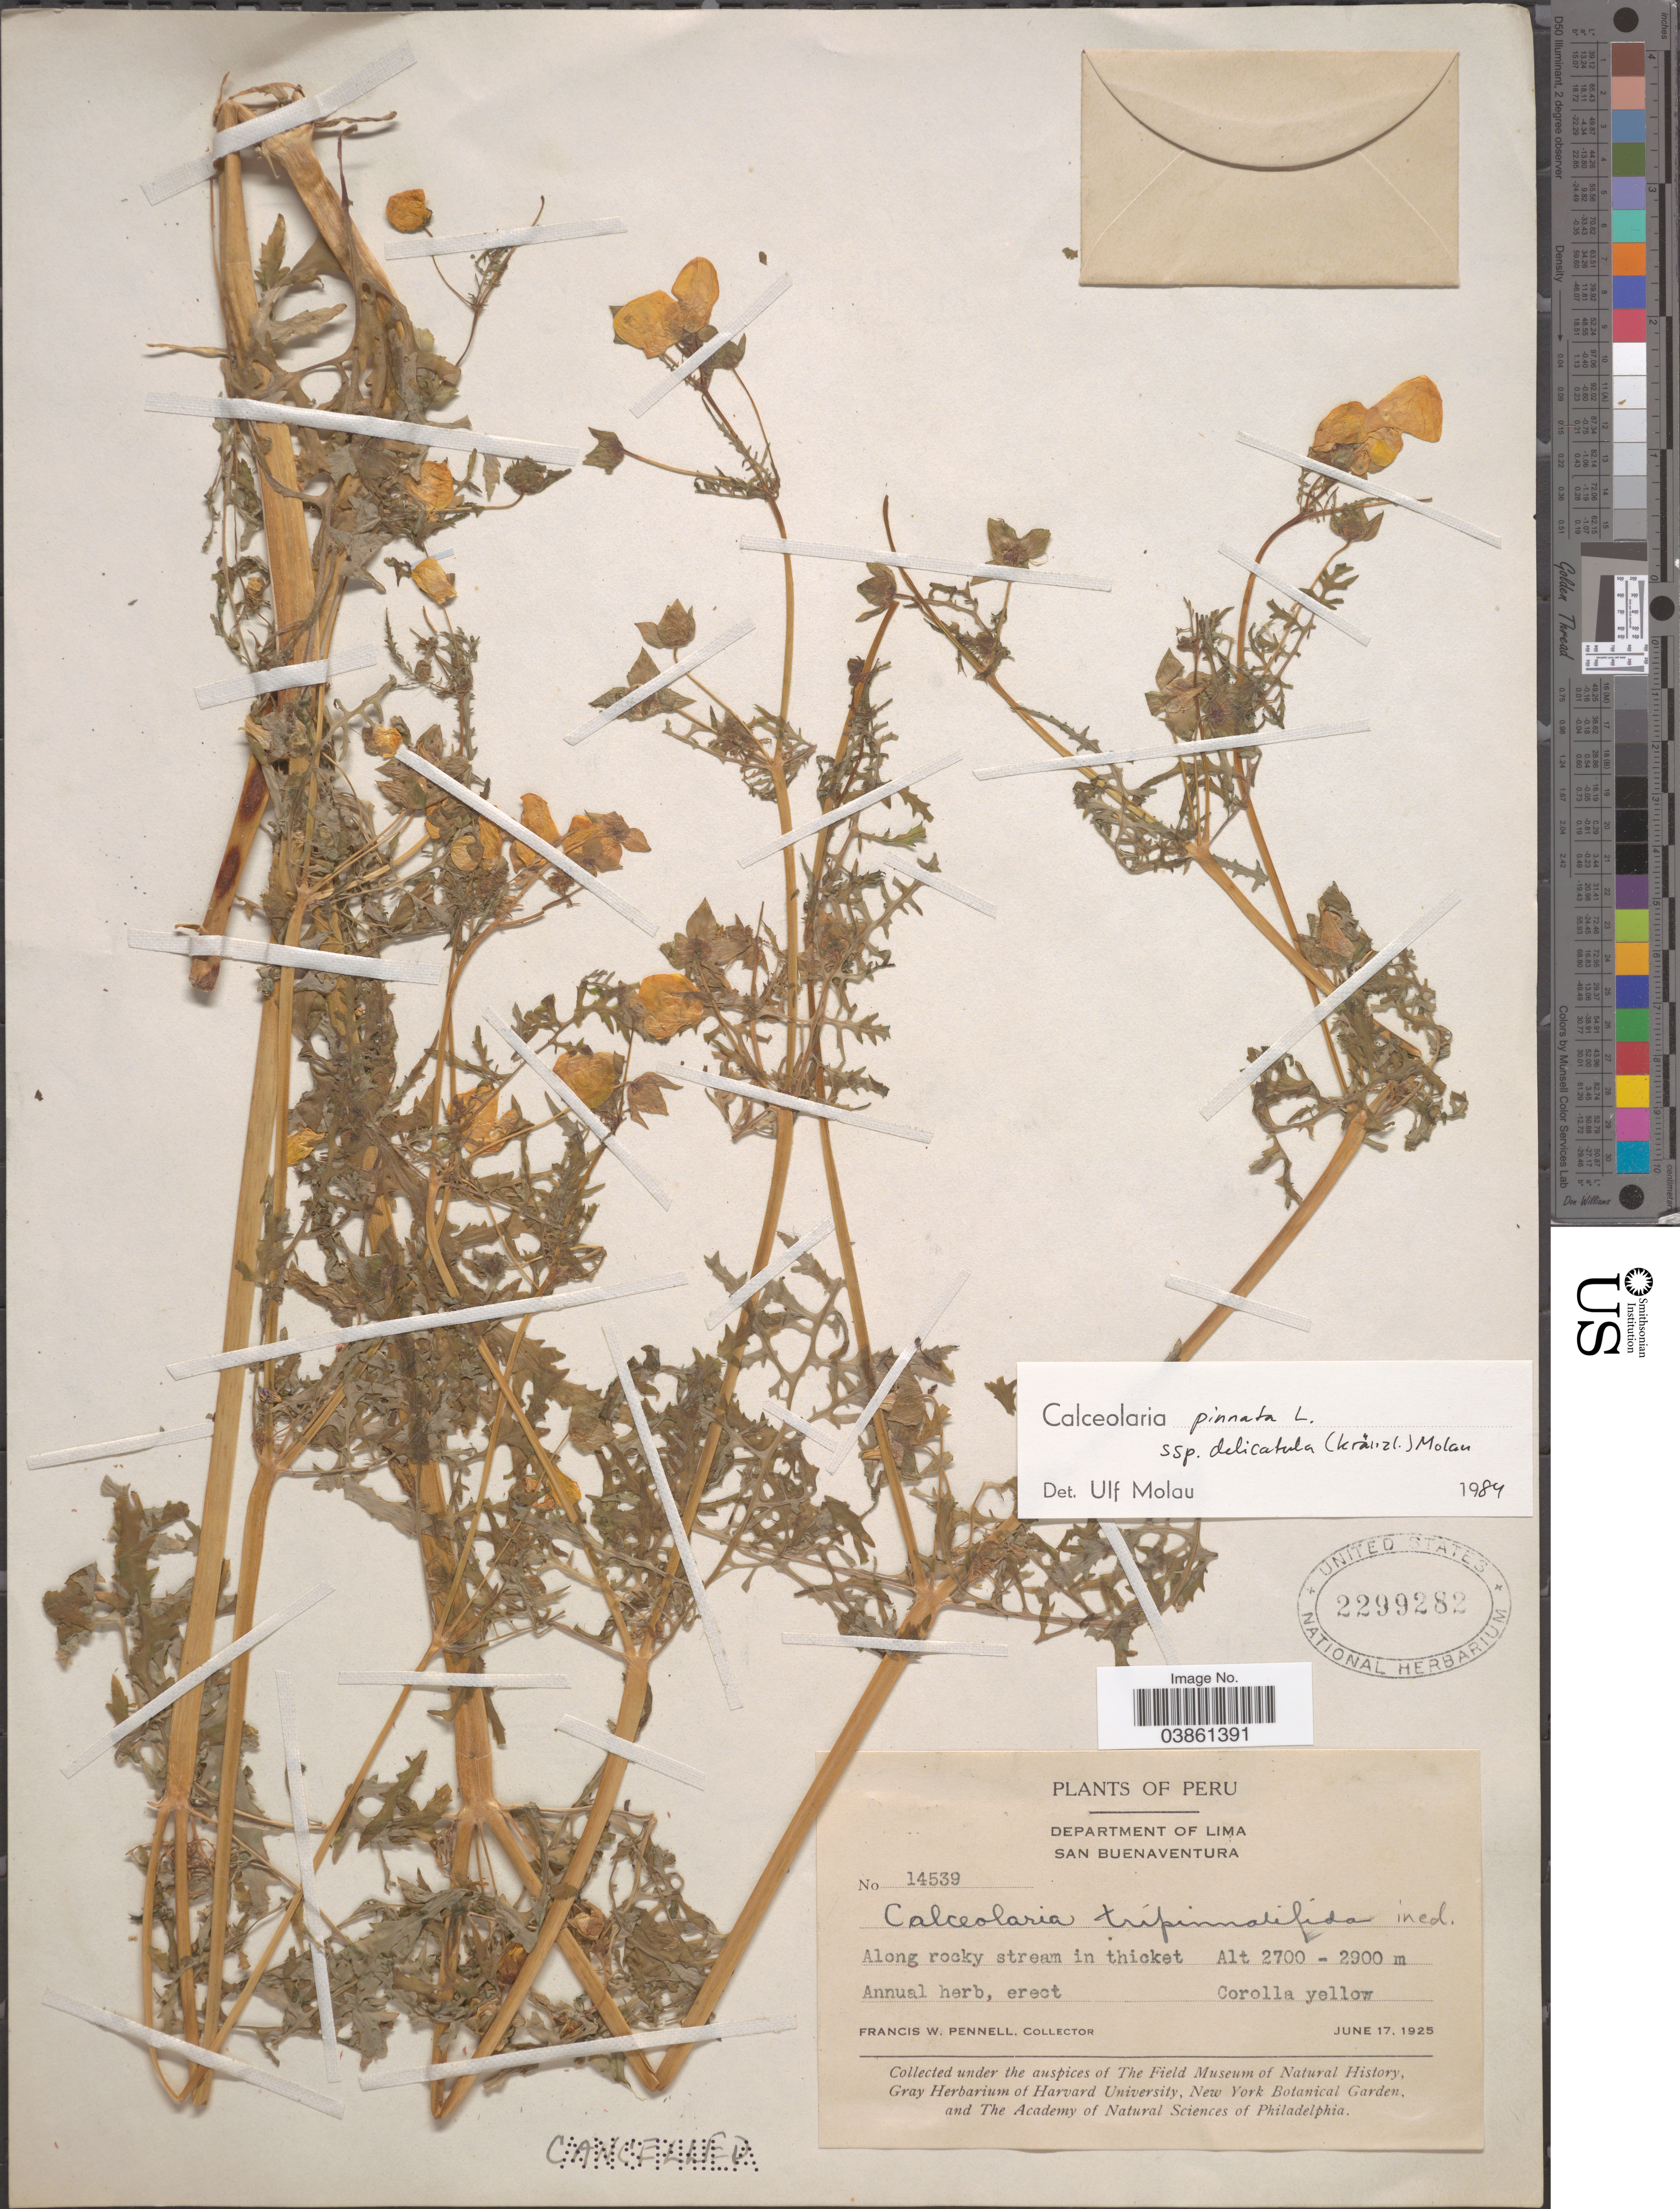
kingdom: Plantae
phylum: Tracheophyta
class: Magnoliopsida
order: Lamiales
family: Calceolariaceae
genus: Calceolaria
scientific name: Calceolaria pinnata subsp. delicatula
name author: (Kraenzl.) Molau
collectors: F. W. Pennell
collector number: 14539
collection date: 1925-06-17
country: Peru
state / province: Lima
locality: Department of Lima. San Buenaventura.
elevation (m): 2700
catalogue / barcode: US 2299282